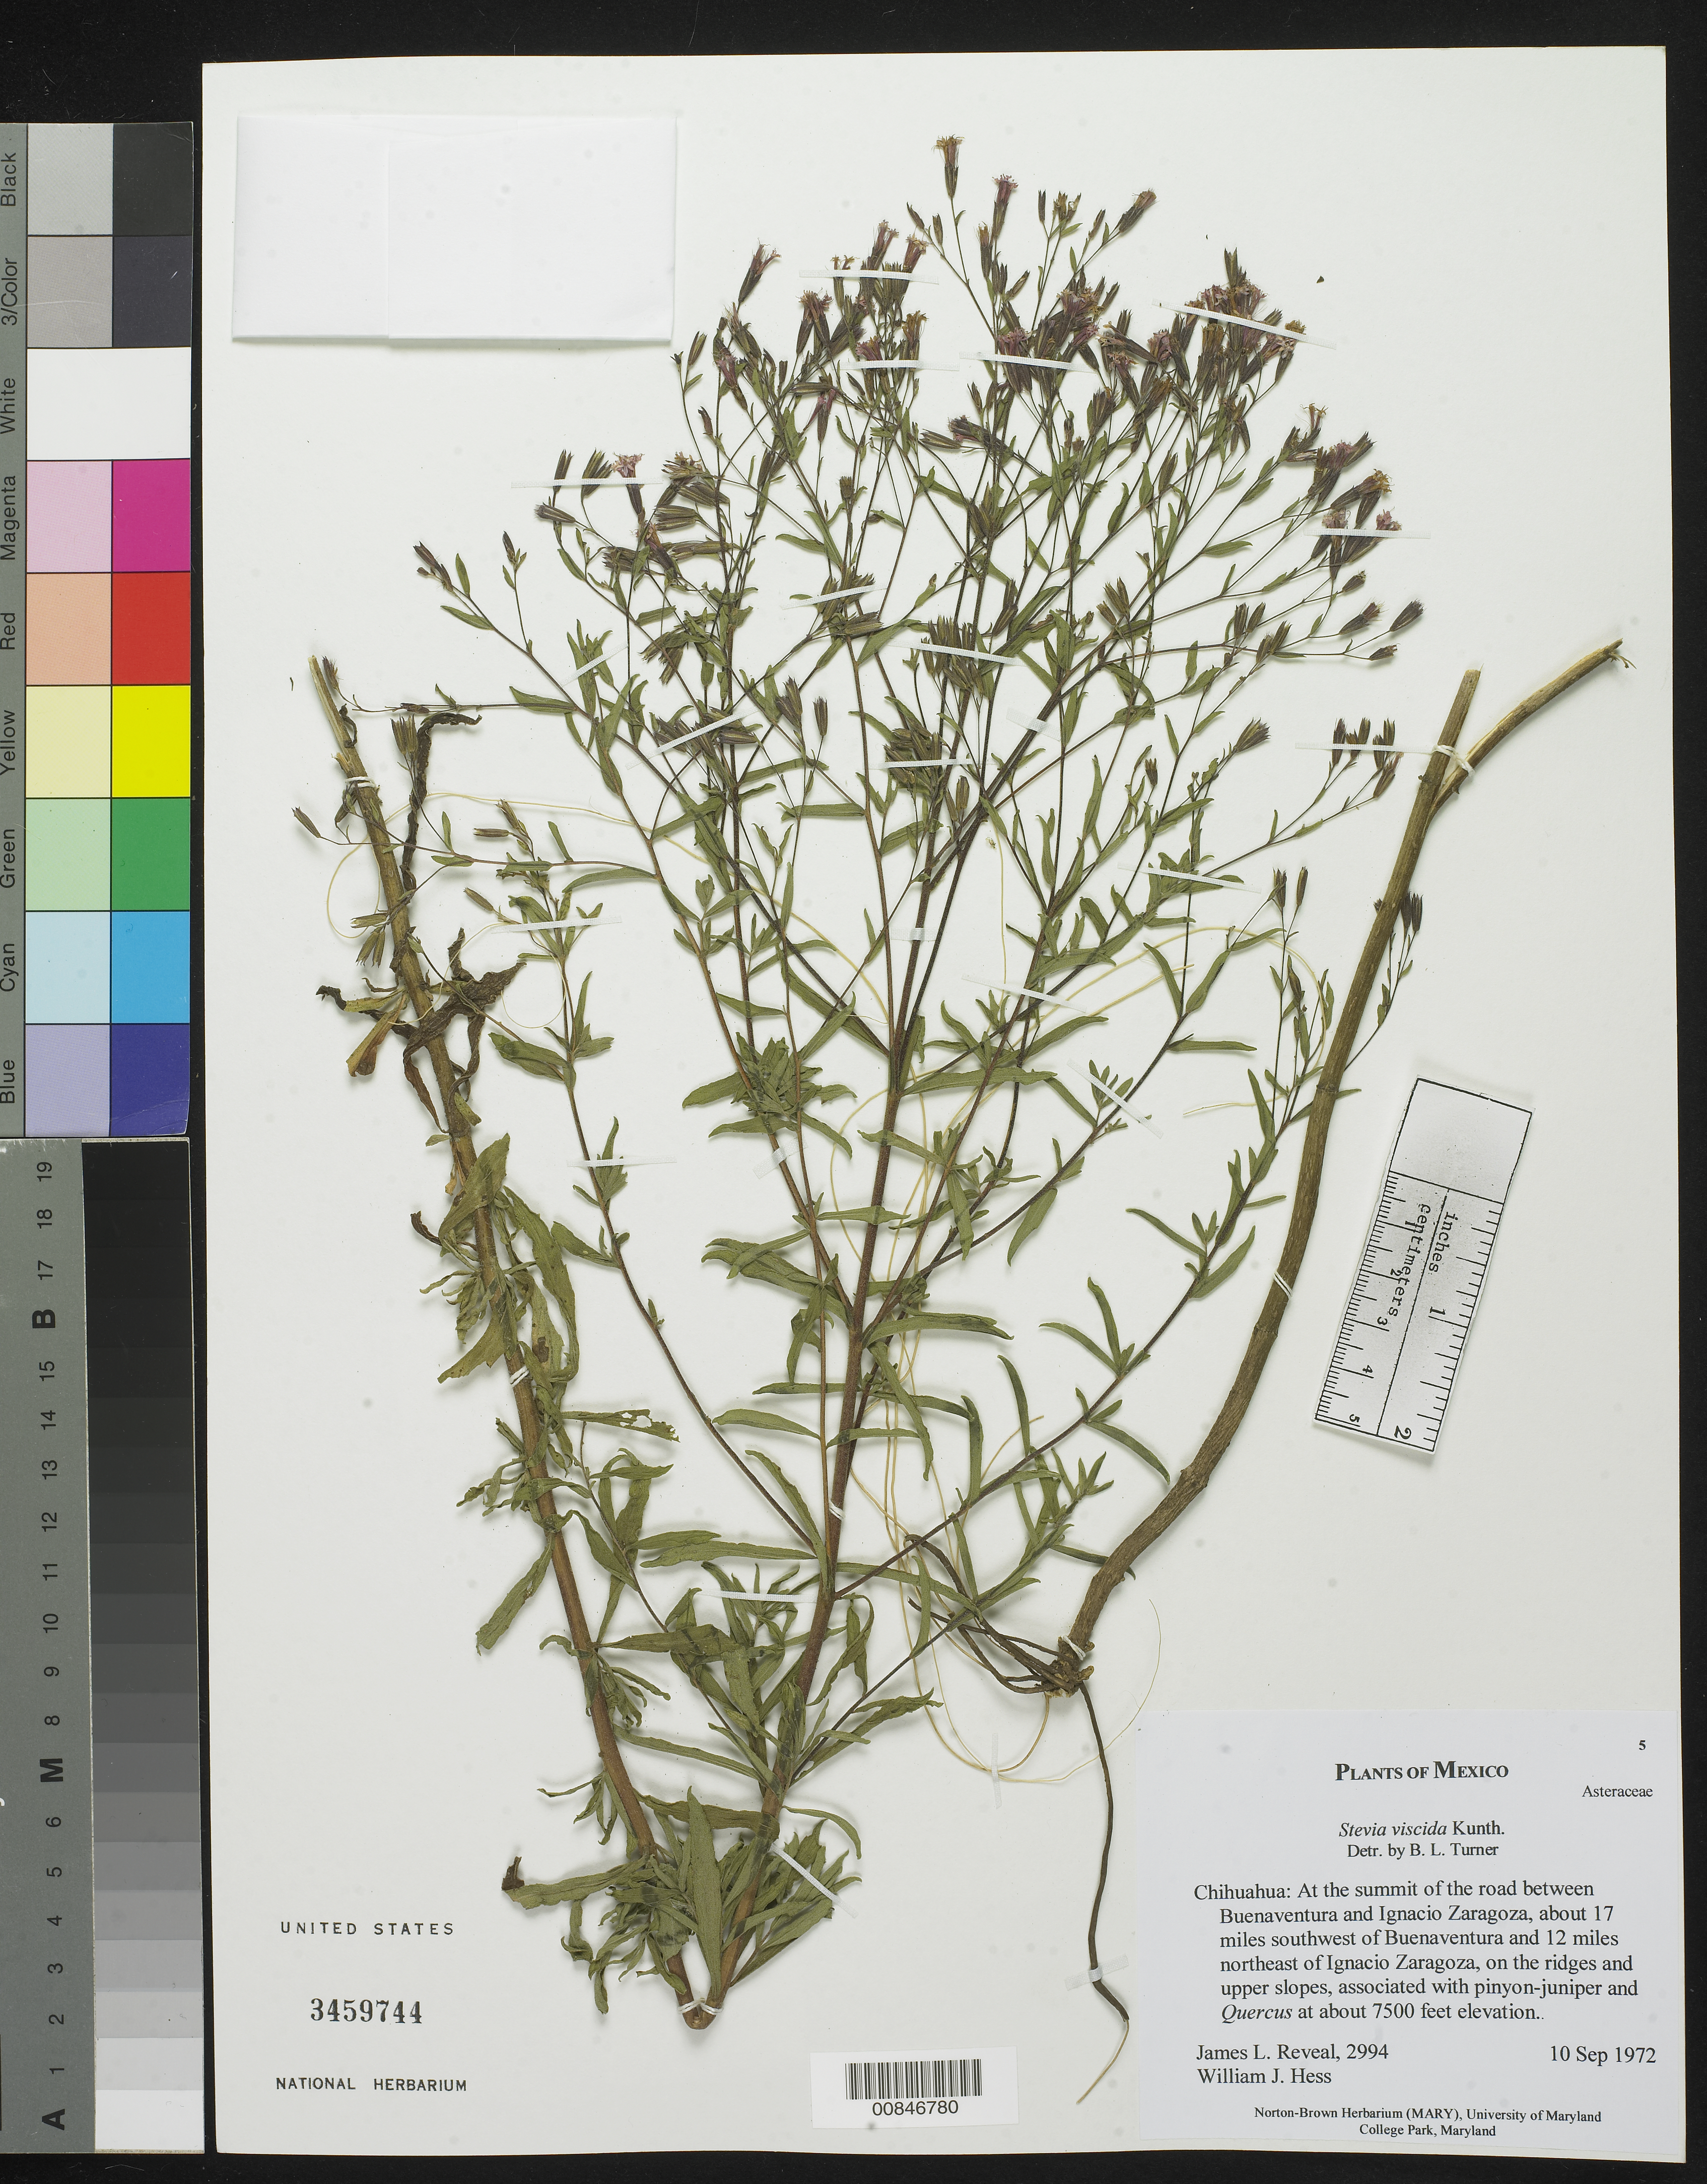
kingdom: Plantae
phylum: Tracheophyta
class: Magnoliopsida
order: Asterales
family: Asteraceae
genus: Stevia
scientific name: Stevia viscida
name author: Kunth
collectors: J. L. Reveal & W. Hess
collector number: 2994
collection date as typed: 10 Sep 1972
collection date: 1972-09-10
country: Mexico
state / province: Chihuahua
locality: At the summit of the road between Buenaventura and Ignacio Zaragoza, about 17 miles southwest of Buenaventura and 12 miles northeast of Ignacio Zaragoza.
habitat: On the ridges and upper slopes, associated with pinyon-juniper and Quercus.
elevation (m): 2286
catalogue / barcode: US 3459744